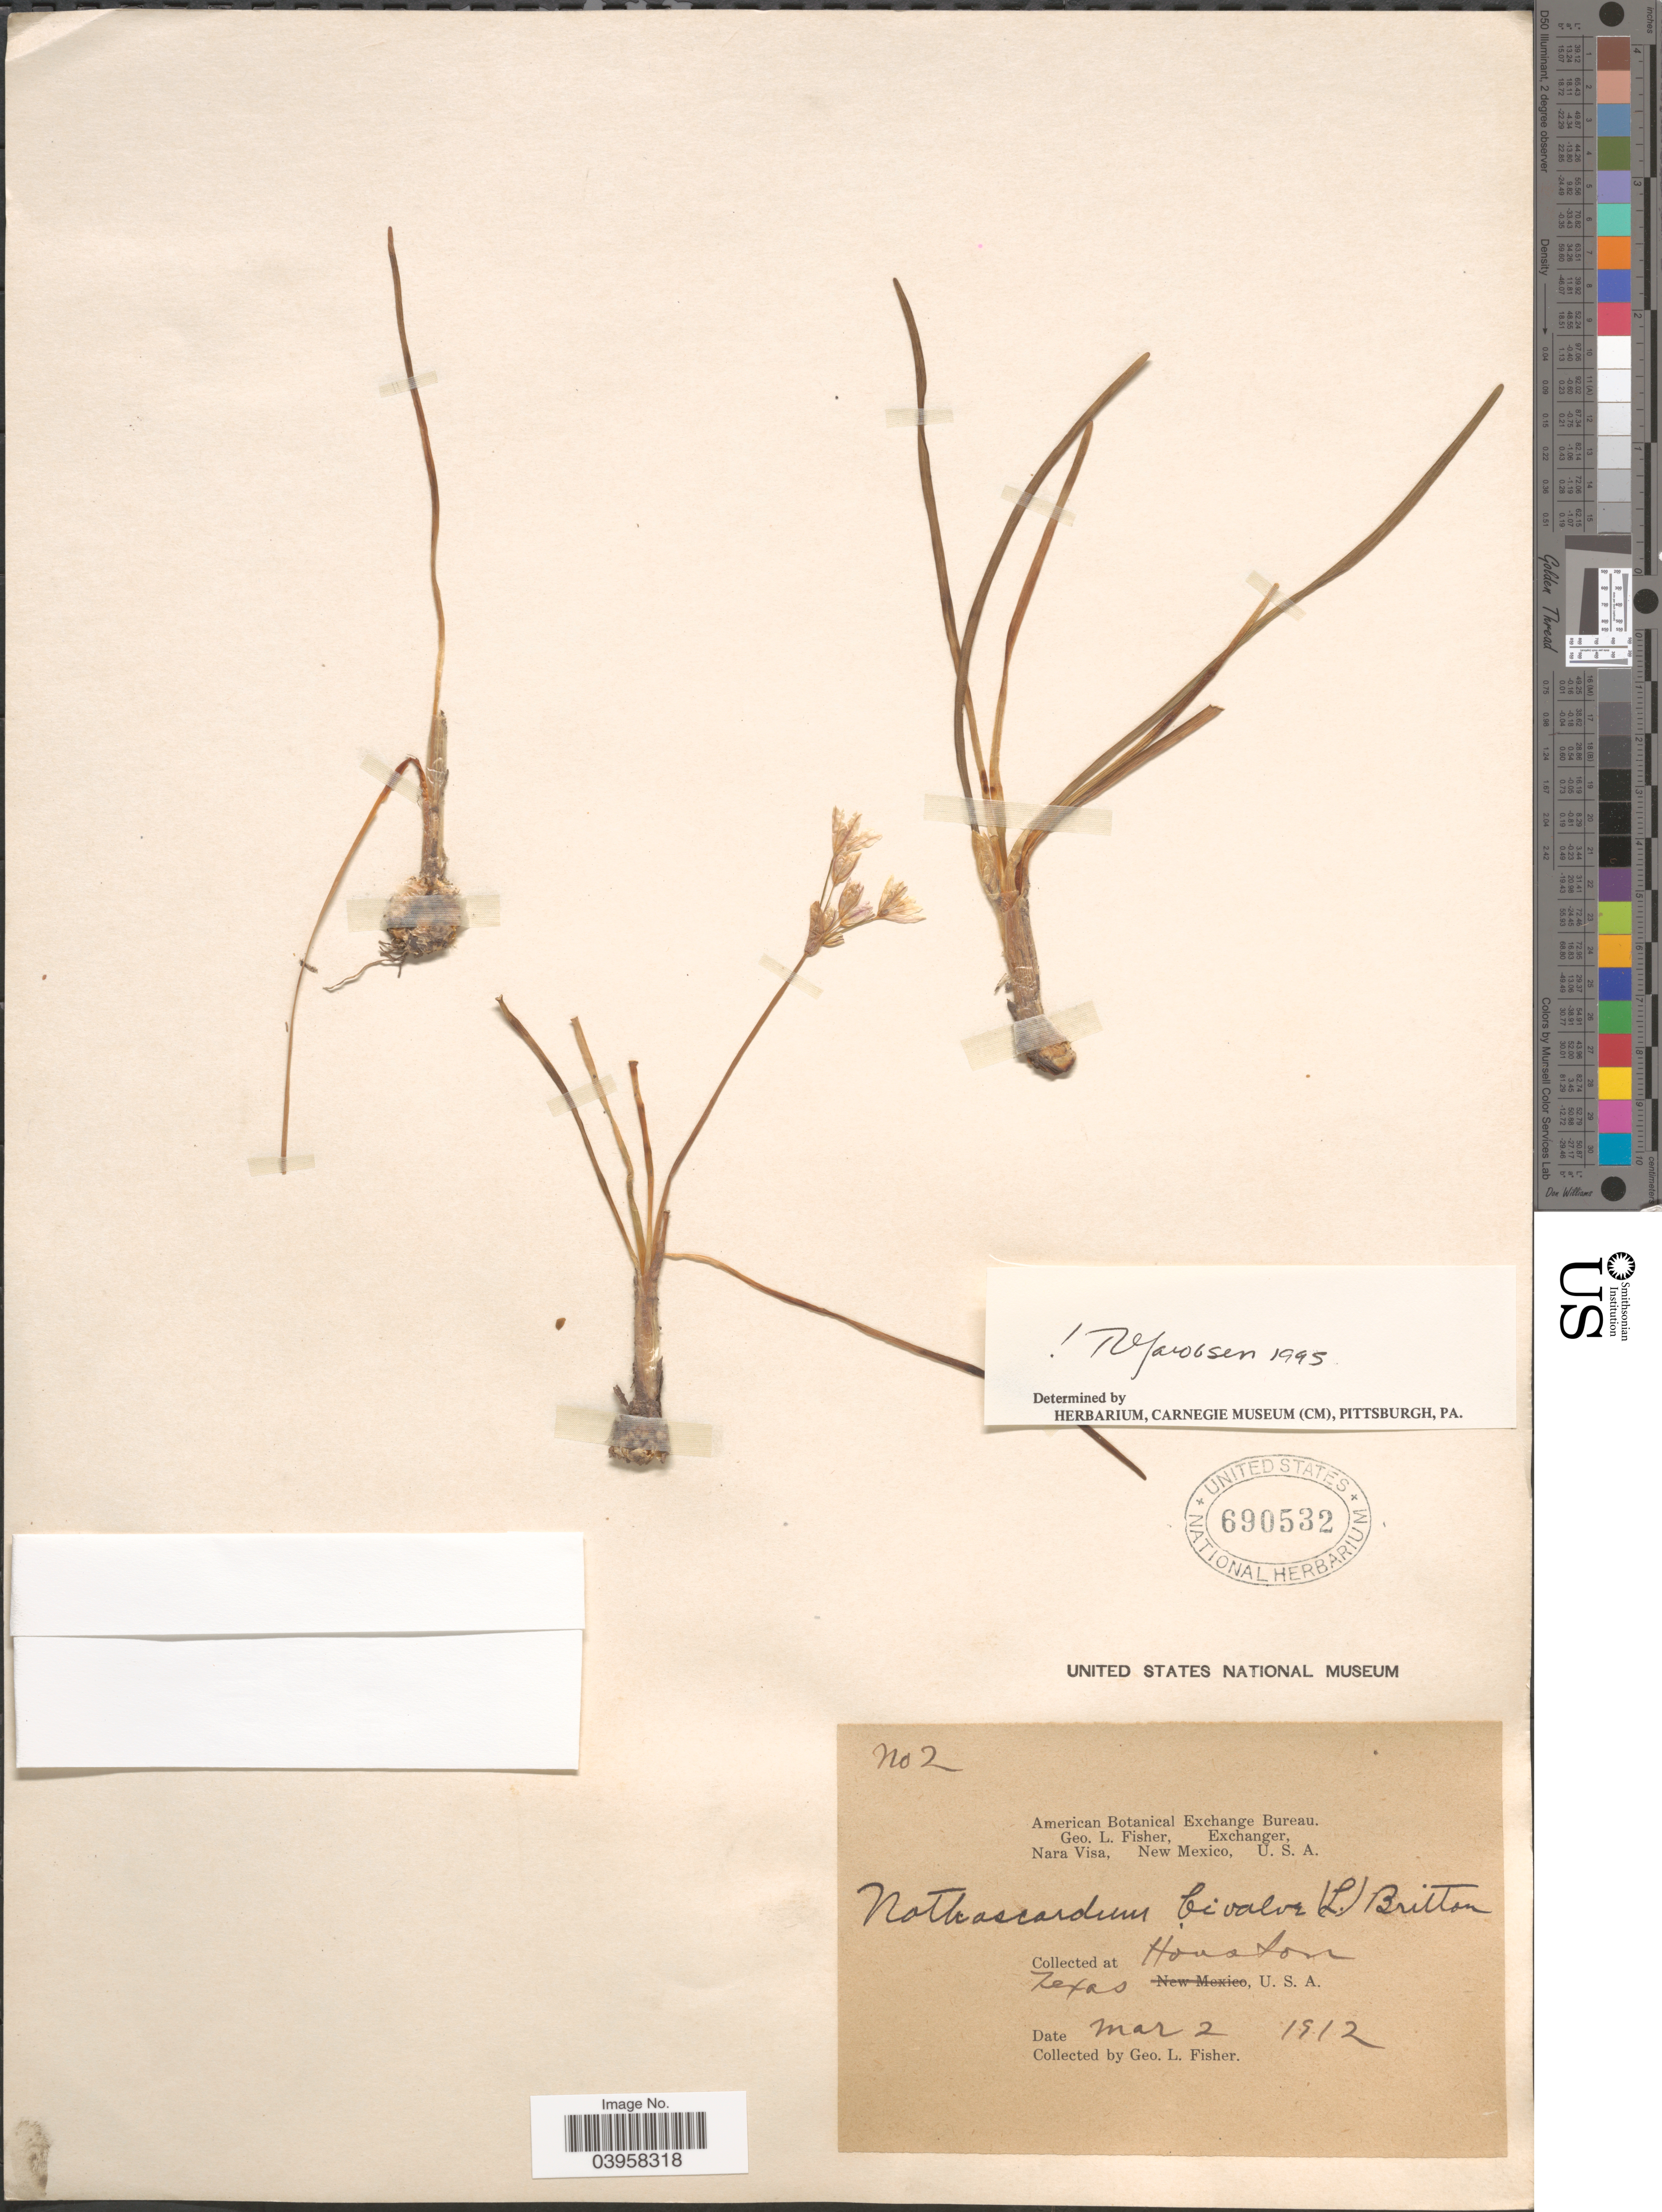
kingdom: Plantae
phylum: Tracheophyta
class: Liliopsida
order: Asparagales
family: Amaryllidaceae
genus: Nothoscordum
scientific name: Nothoscordum bivalve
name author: (L.) Britton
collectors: G. L. Fisher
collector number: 2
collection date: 1912-03-02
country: United States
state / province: Texas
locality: Houston.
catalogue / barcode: US 690532